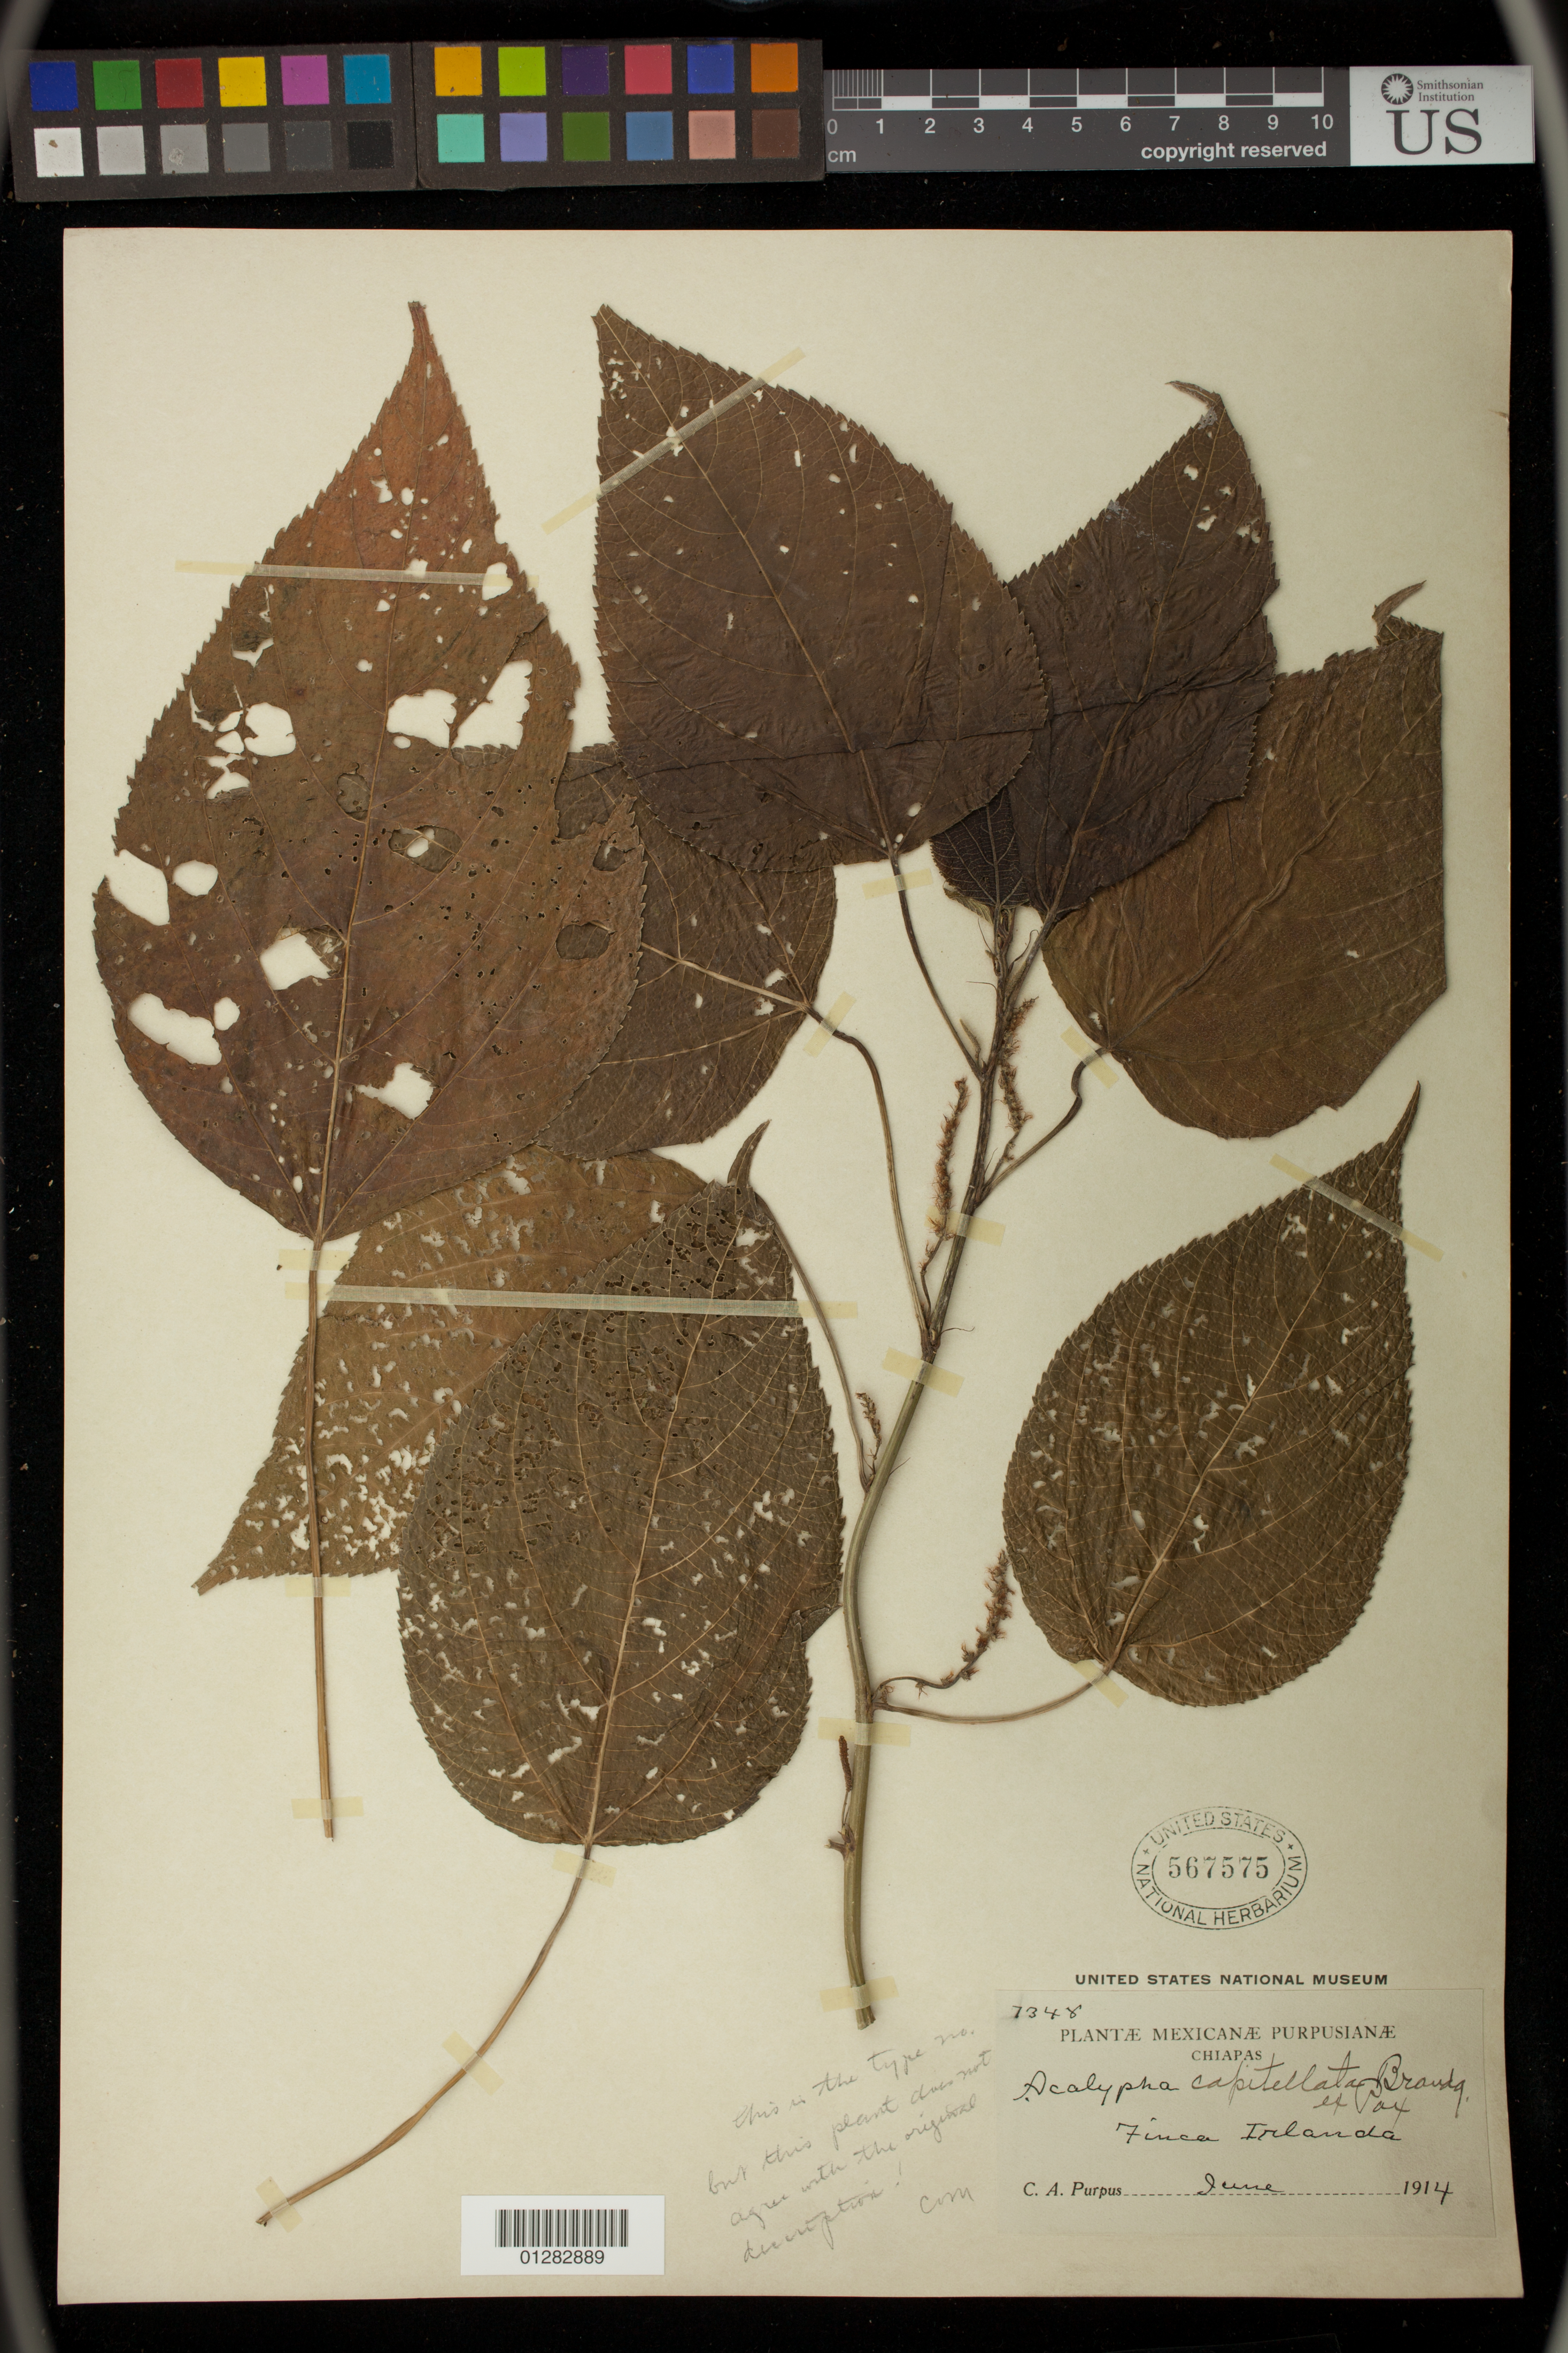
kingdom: Plantae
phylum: Tracheophyta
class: Magnoliopsida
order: Malpighiales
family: Euphorbiaceae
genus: Acalypha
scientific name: Acalypha sp.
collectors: C. A. Purpus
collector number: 7348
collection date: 1914-06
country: Mexico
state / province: Chiapas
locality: Finca Irlanda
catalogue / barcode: US 567575